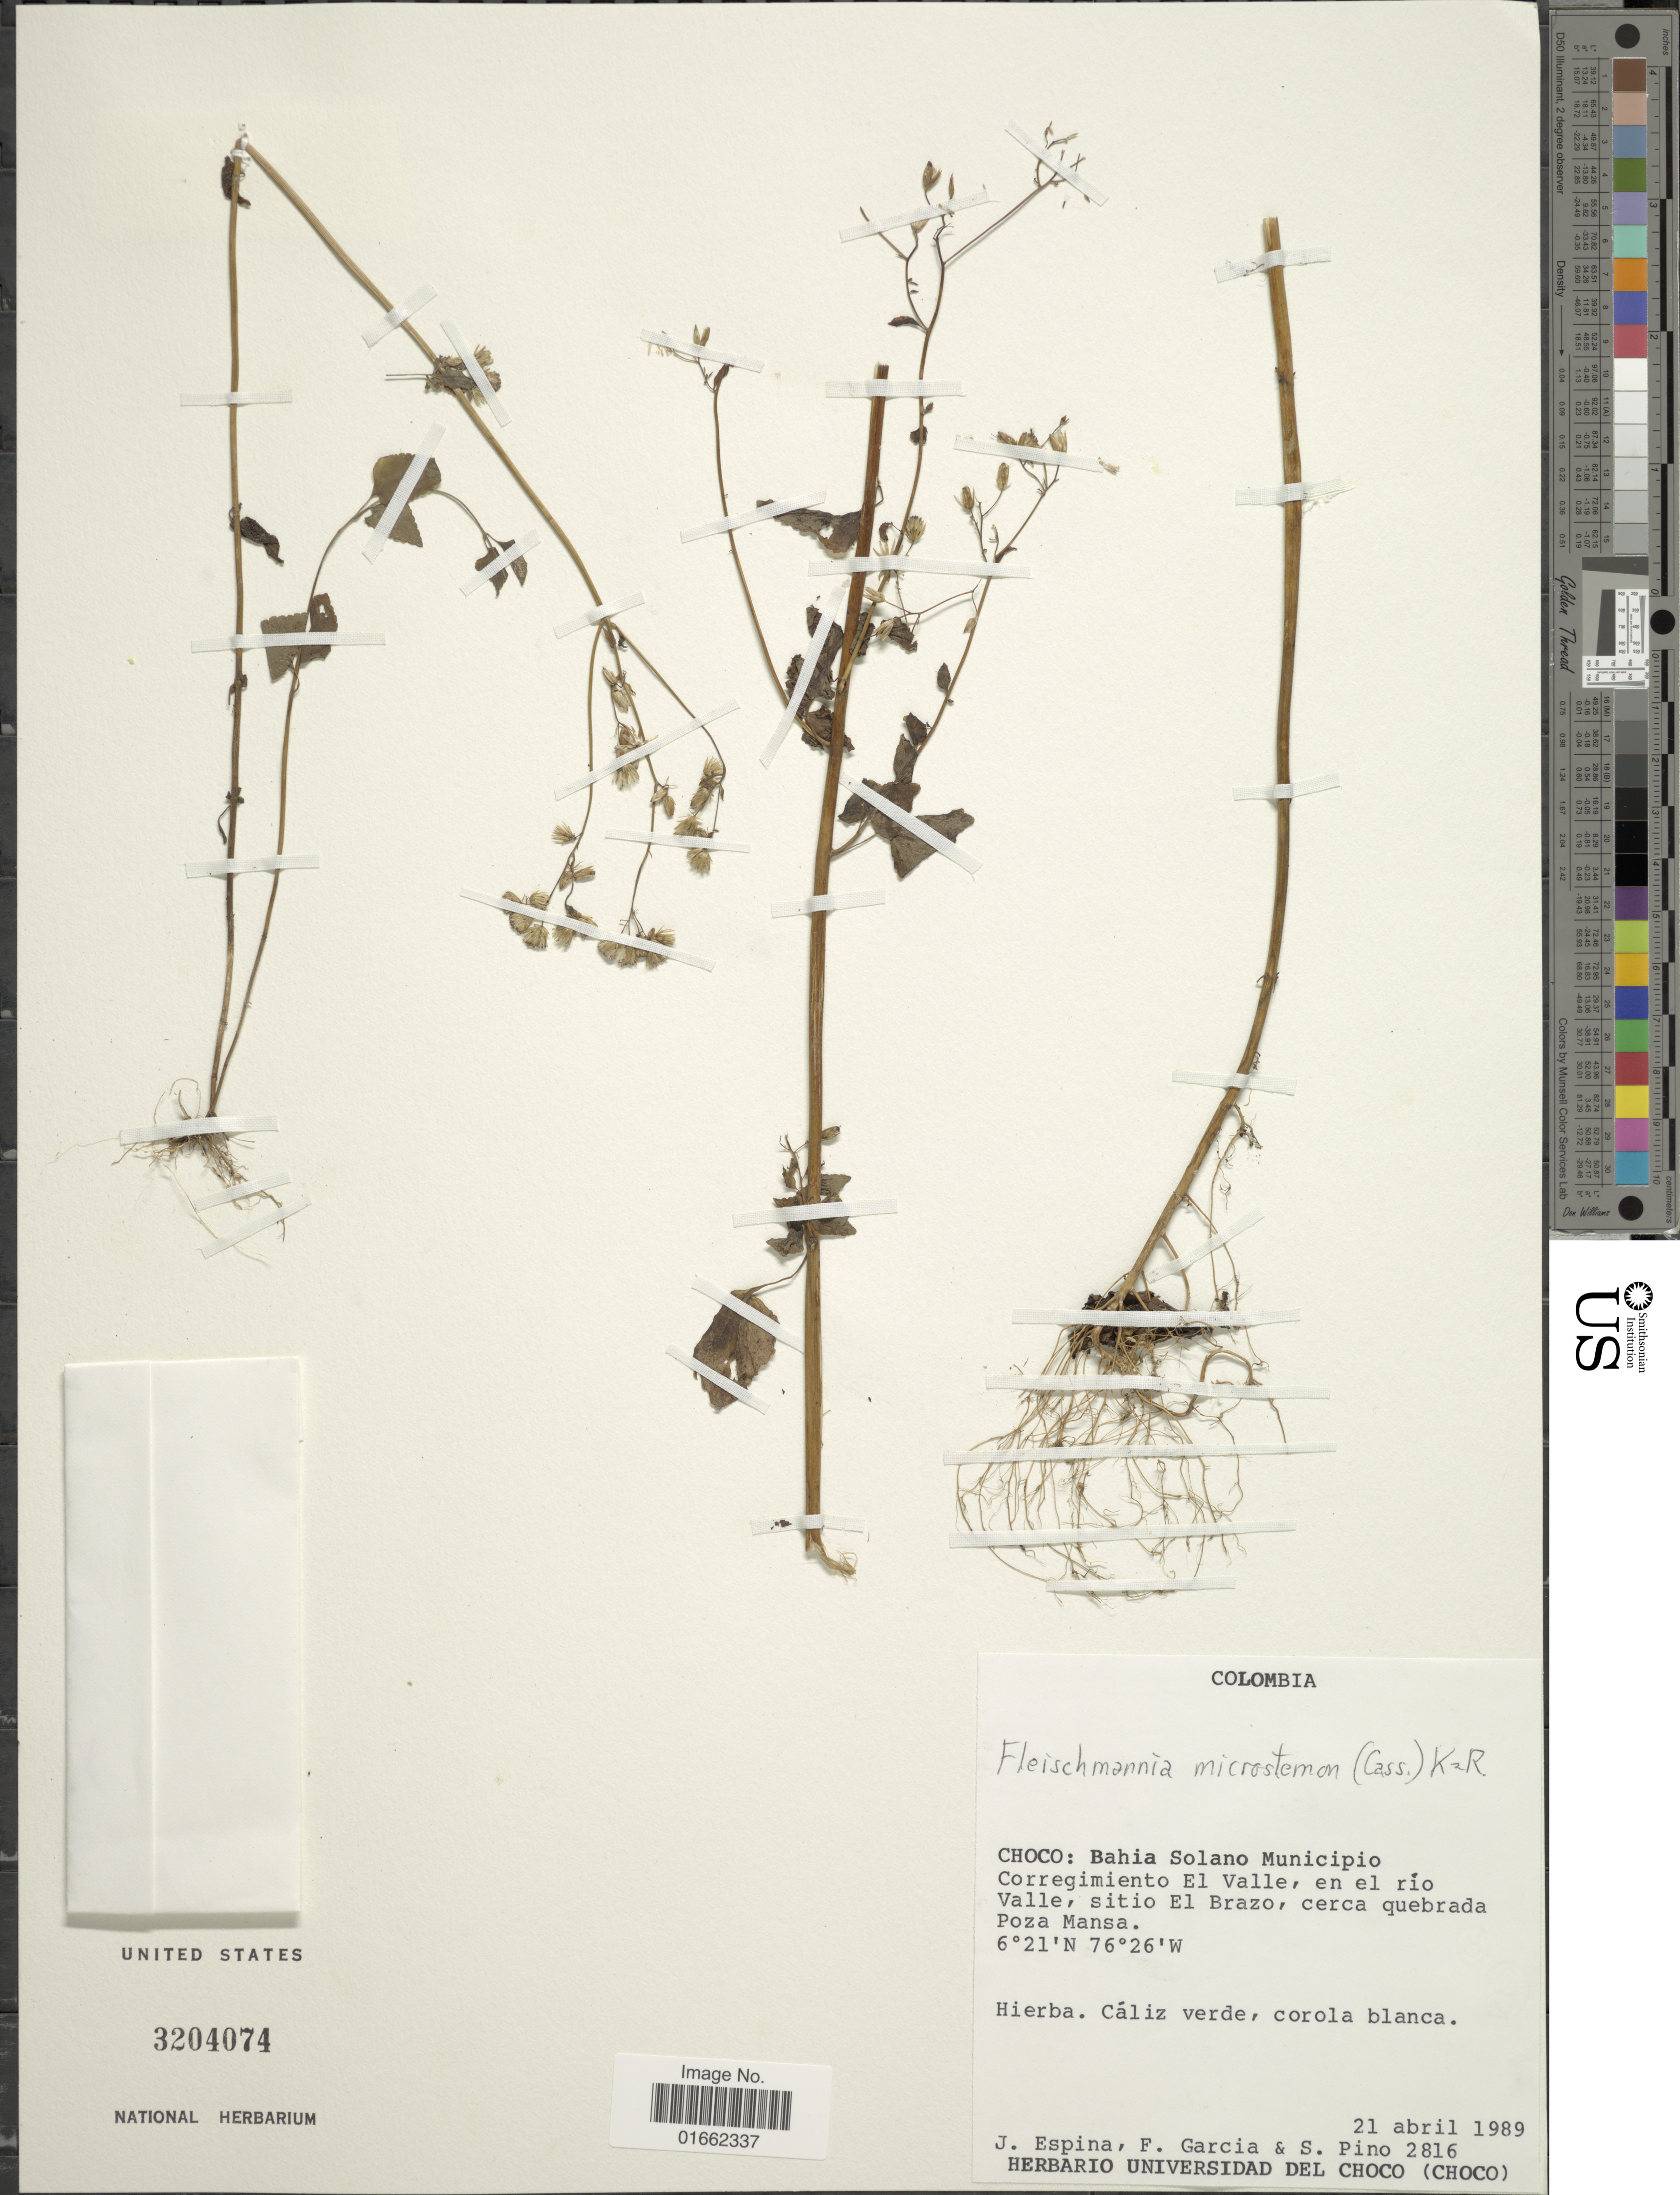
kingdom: Plantae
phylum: Tracheophyta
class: Magnoliopsida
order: Asterales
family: Asteraceae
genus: Fleischmannia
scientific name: Fleischmannia microstemon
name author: (Cass.) R.M. King & H. Rob.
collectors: J. Espina, F. Garcia & S. Pino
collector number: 2816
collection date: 1989-04-21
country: Colombia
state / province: Chocó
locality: Choco: Bahia Soolano Municipio. Corregimiento El Valle, en el río Valle, Sitio El Brazo, cerca quebrada Poza Mansa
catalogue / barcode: US 3204074